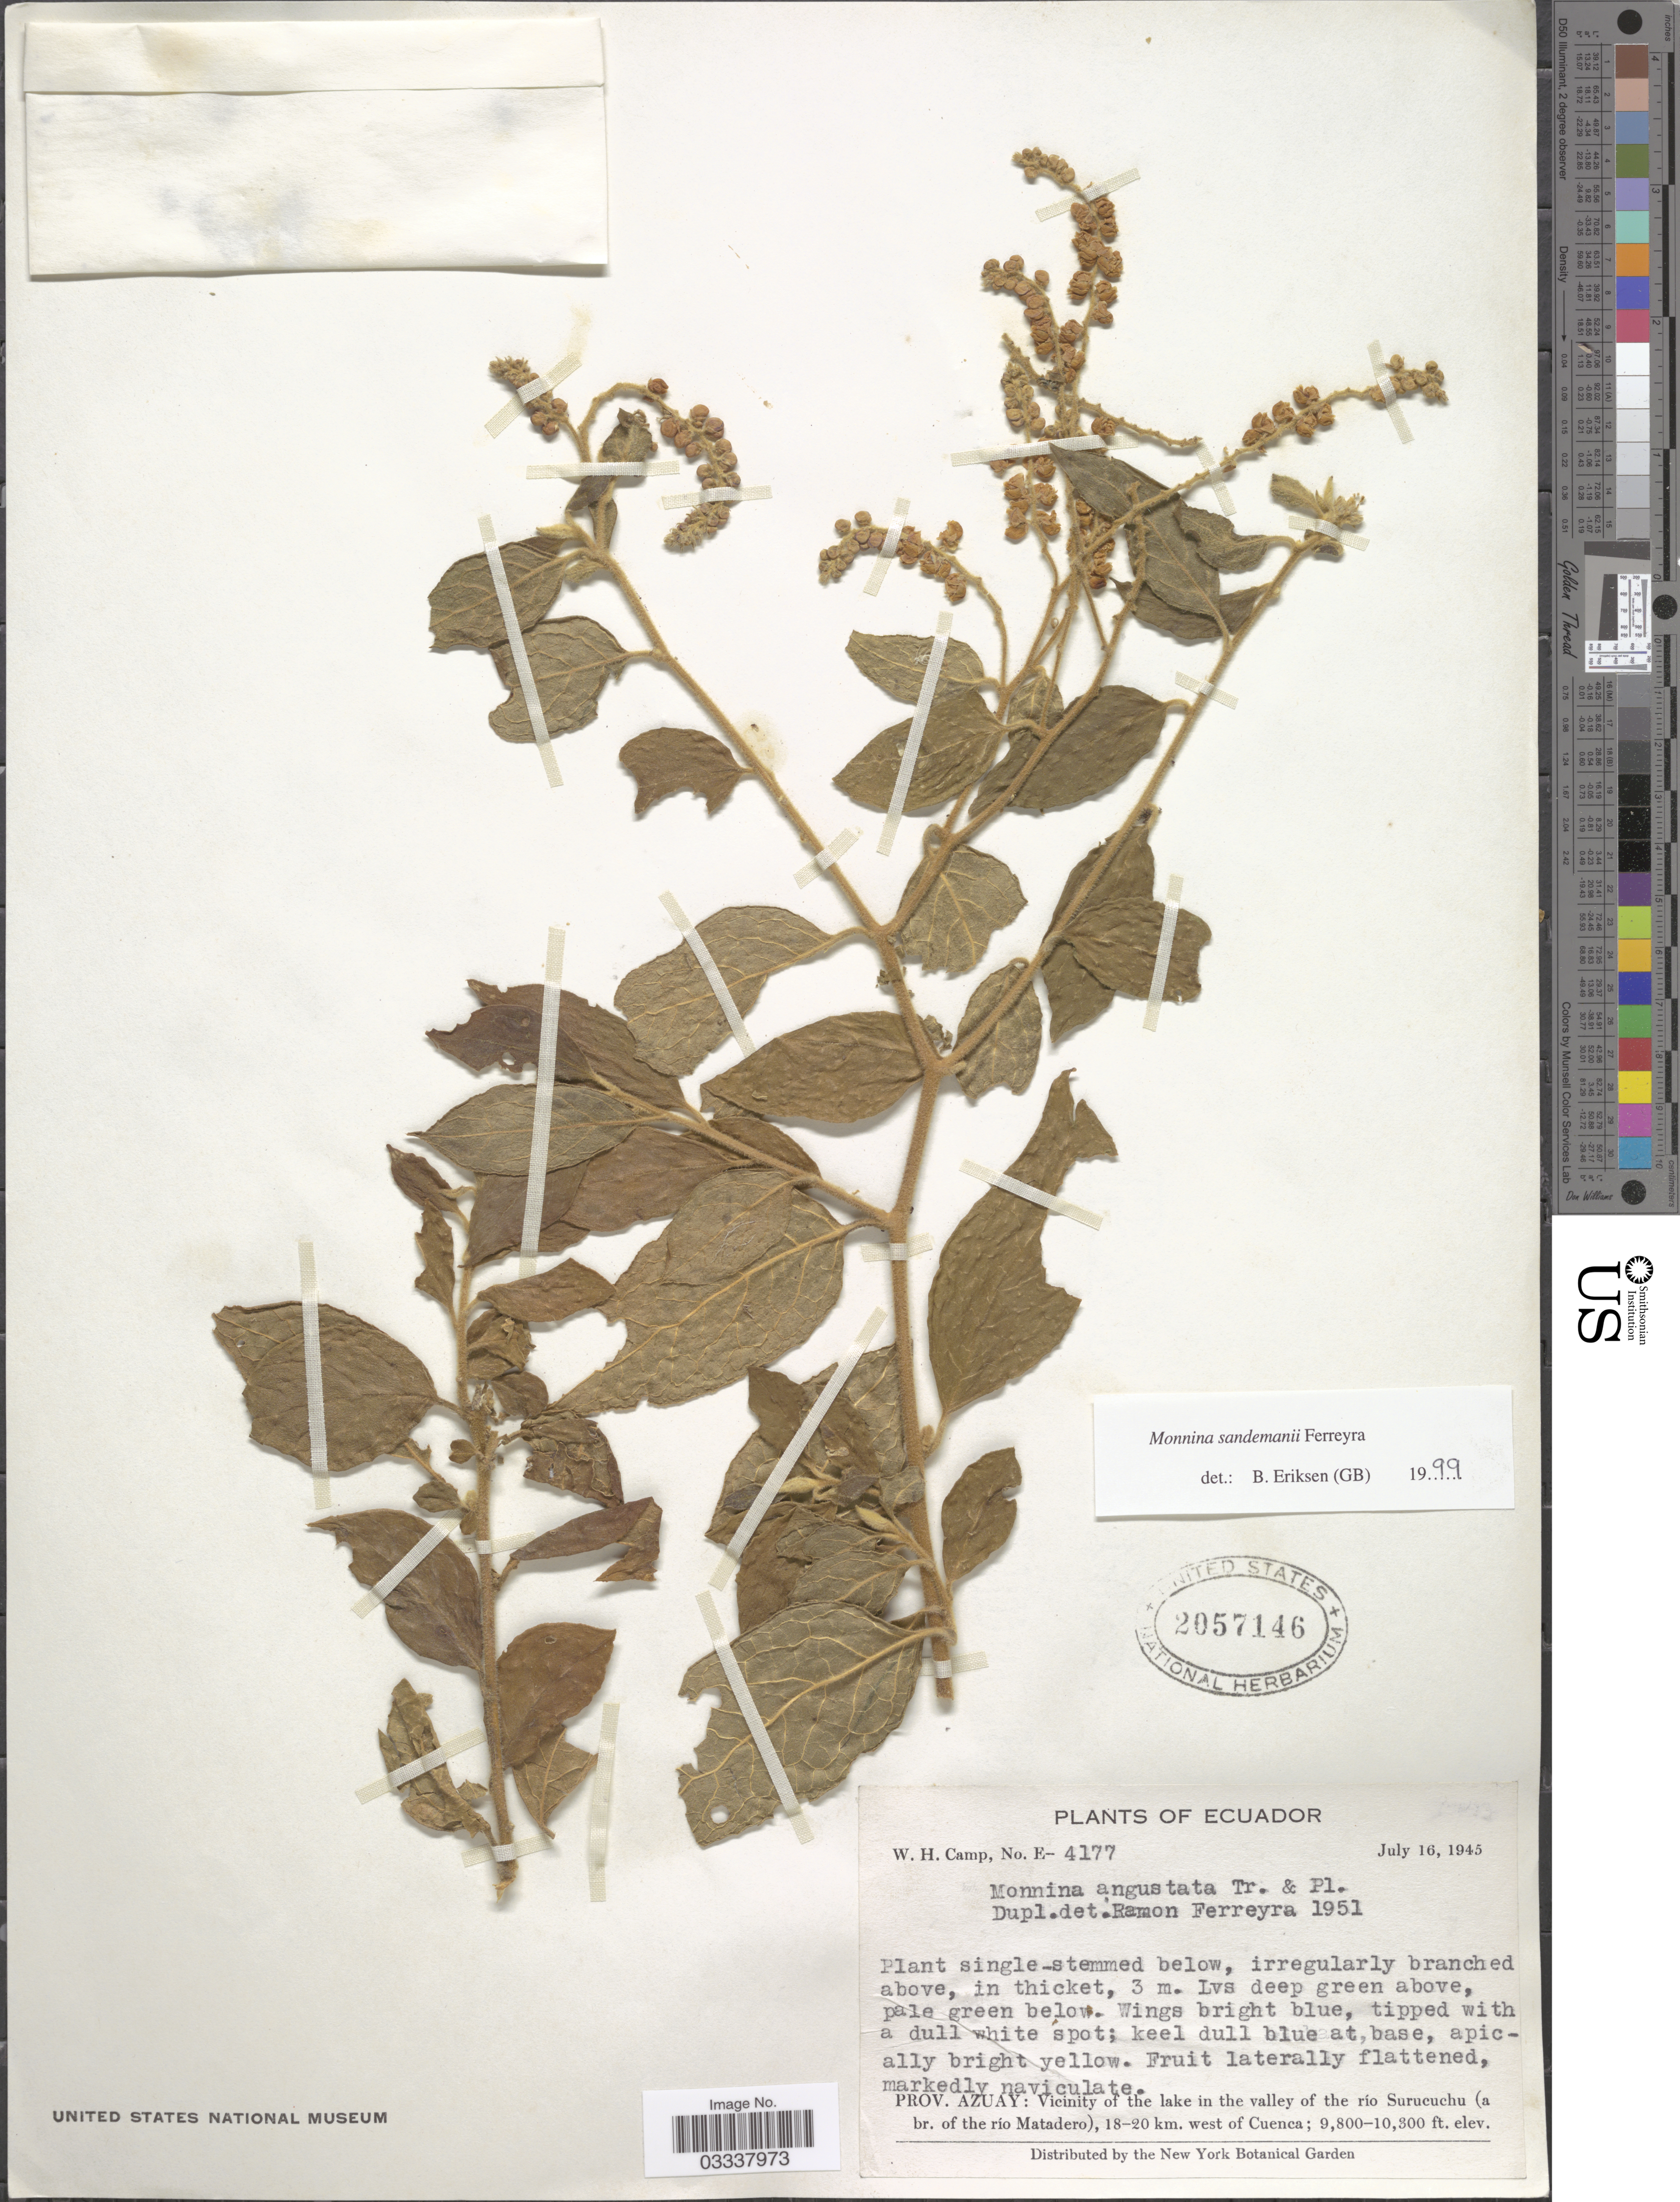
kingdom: Plantae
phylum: Tracheophyta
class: Magnoliopsida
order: Fabales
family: Polygalaceae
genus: Monnina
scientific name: Monnina sandemanii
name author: Ferreyra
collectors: W. H. Camp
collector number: E-4177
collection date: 1945-07-16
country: Ecuador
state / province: Azuay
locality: Vicinity of the lake in the valley of the río Surucuchu (a br. of the río Matadero), 18-20 km. west of Cuenca.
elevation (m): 2987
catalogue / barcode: US 2057146